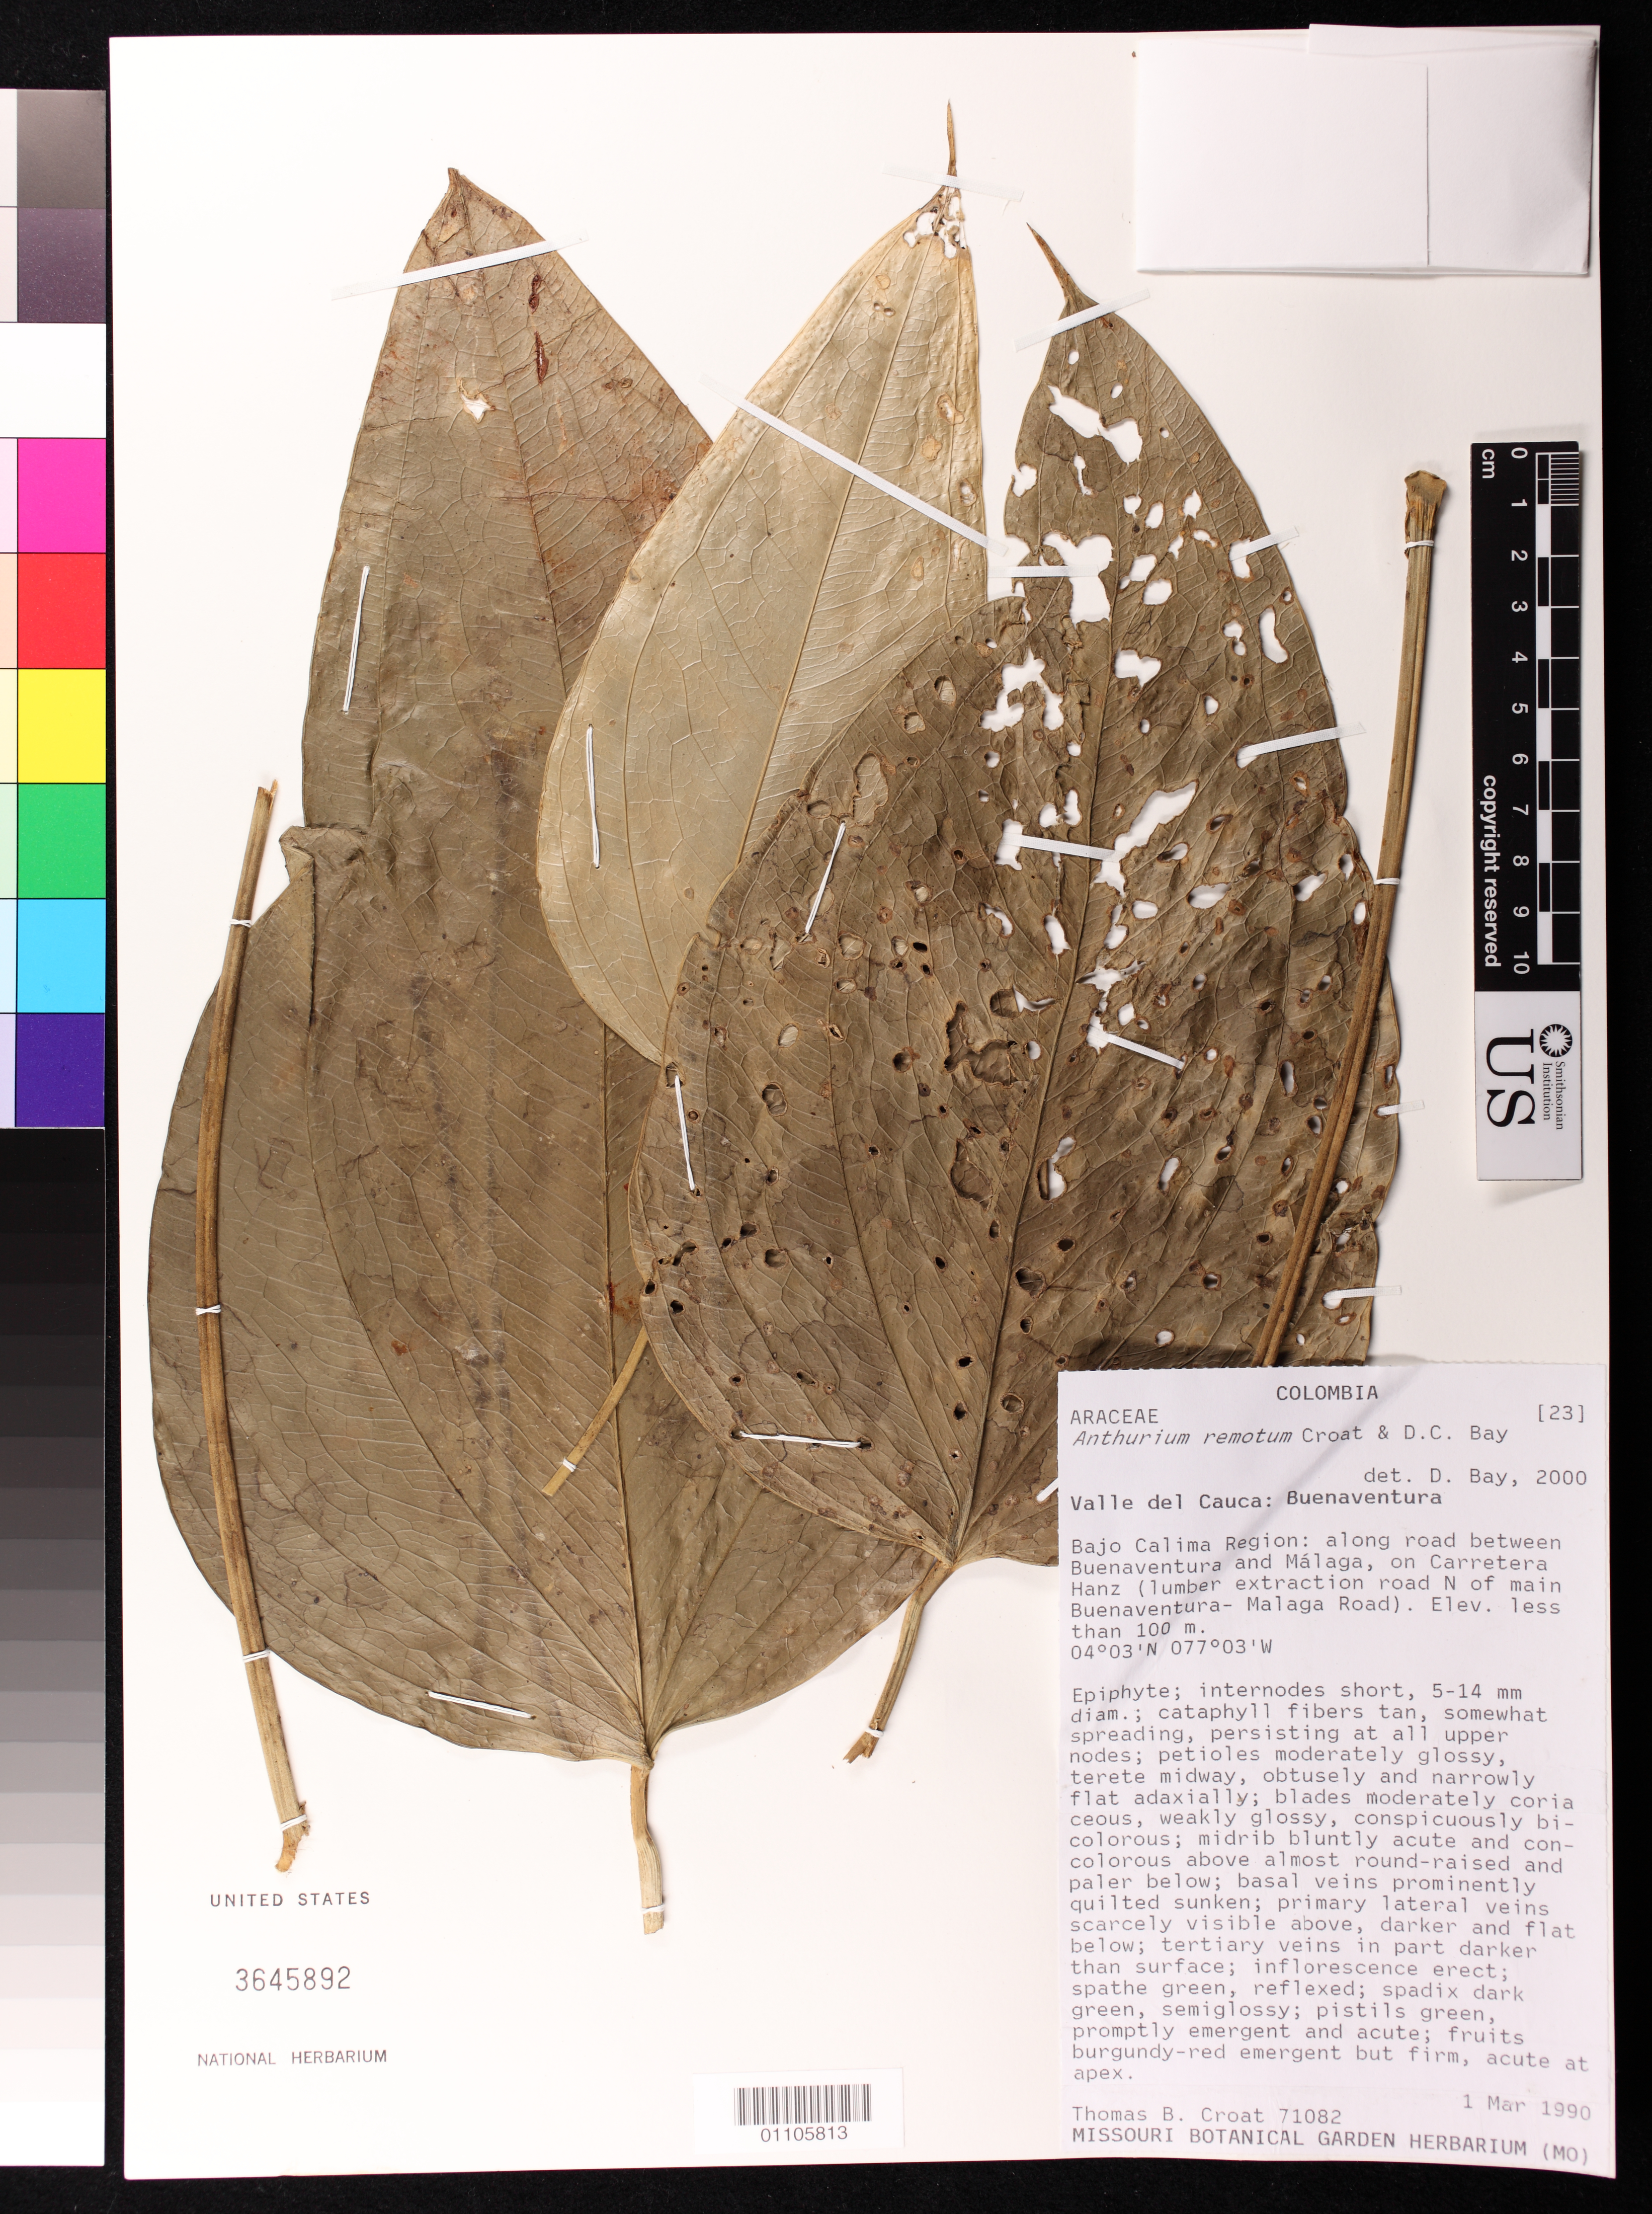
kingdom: Plantae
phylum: Tracheophyta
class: Liliopsida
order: Alismatales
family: Araceae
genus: Anthurium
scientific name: Anthurium remotum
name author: Croat & D.C. Bay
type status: Isotype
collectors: T. B. Croat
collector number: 71082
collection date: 1990-03-01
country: Colombia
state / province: Valle del Cauca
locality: Valle: Buenaventura Municipio. Bajo Calima Region: along road between Buenaventura and Malaga, on Carretera Hanz (lumber extraction road N of main Buenaventura-Malaga Road)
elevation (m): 100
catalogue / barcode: US 3645892